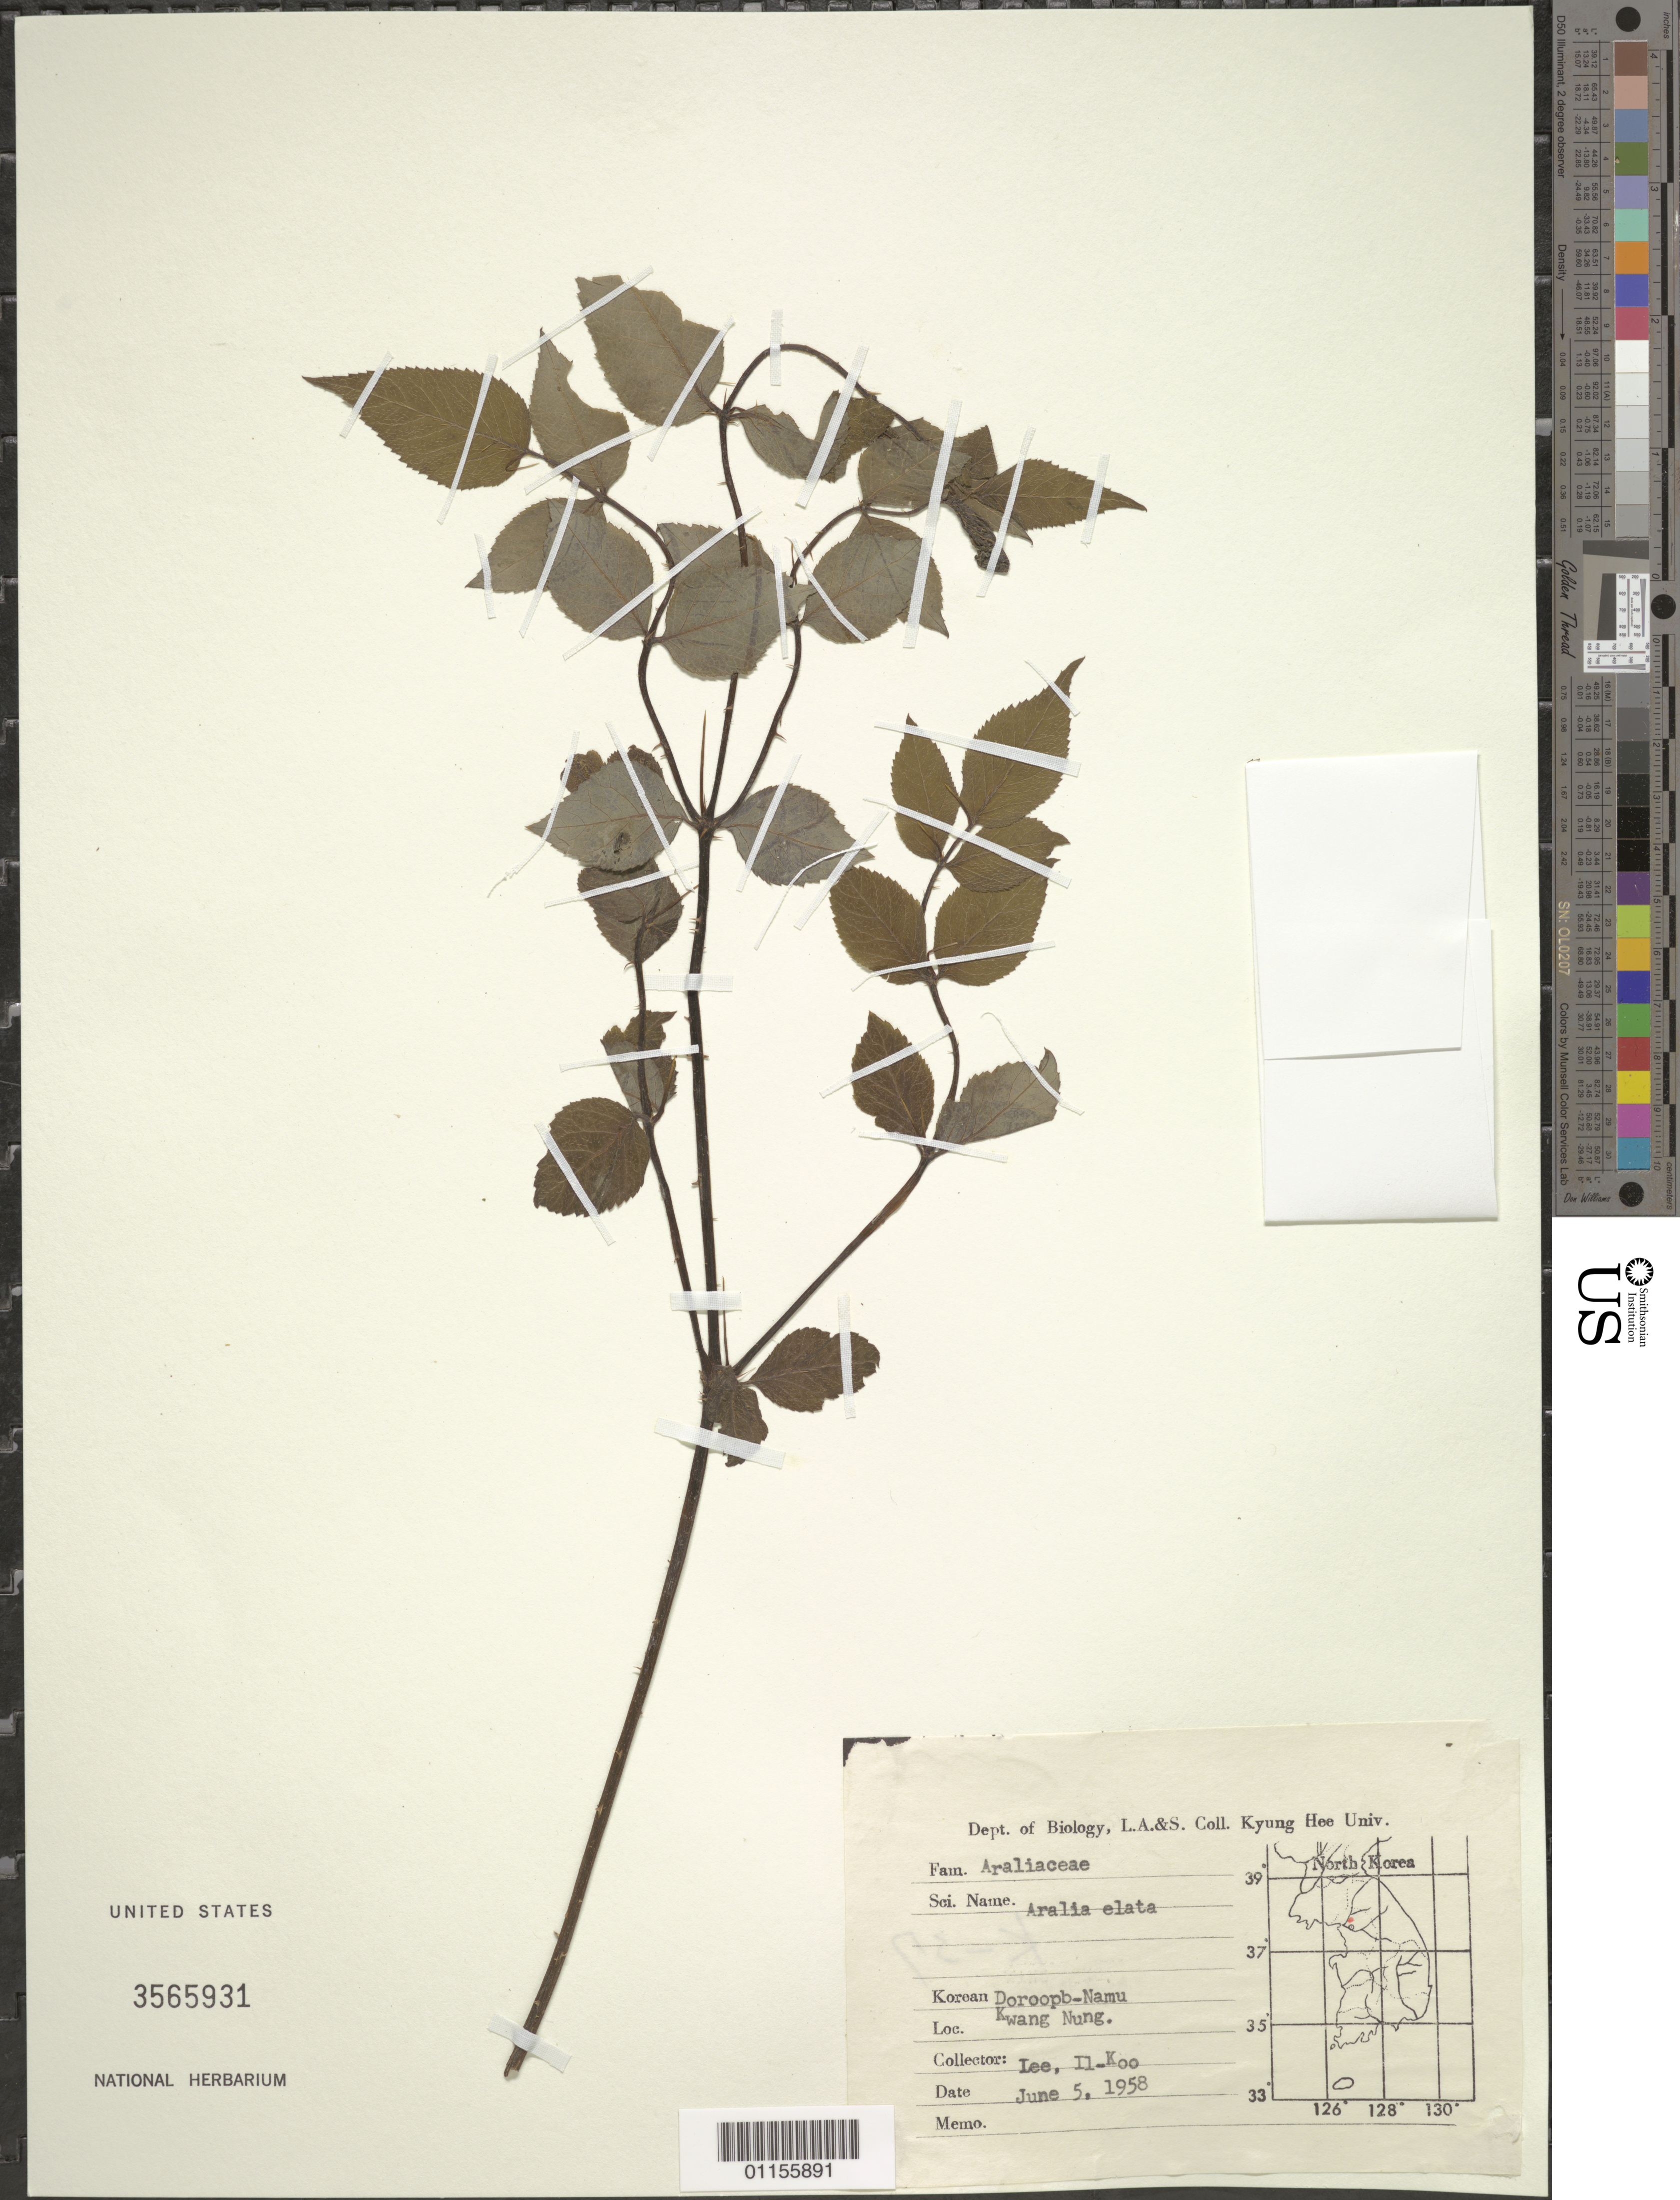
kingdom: Plantae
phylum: Tracheophyta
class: Magnoliopsida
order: Apiales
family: Araliaceae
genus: Aralia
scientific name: Aralia elata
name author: (Miq.) Seem.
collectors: I. Lee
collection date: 1958-06-05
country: North Korea / South Korea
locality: Kwang Nung.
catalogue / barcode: US 3565931